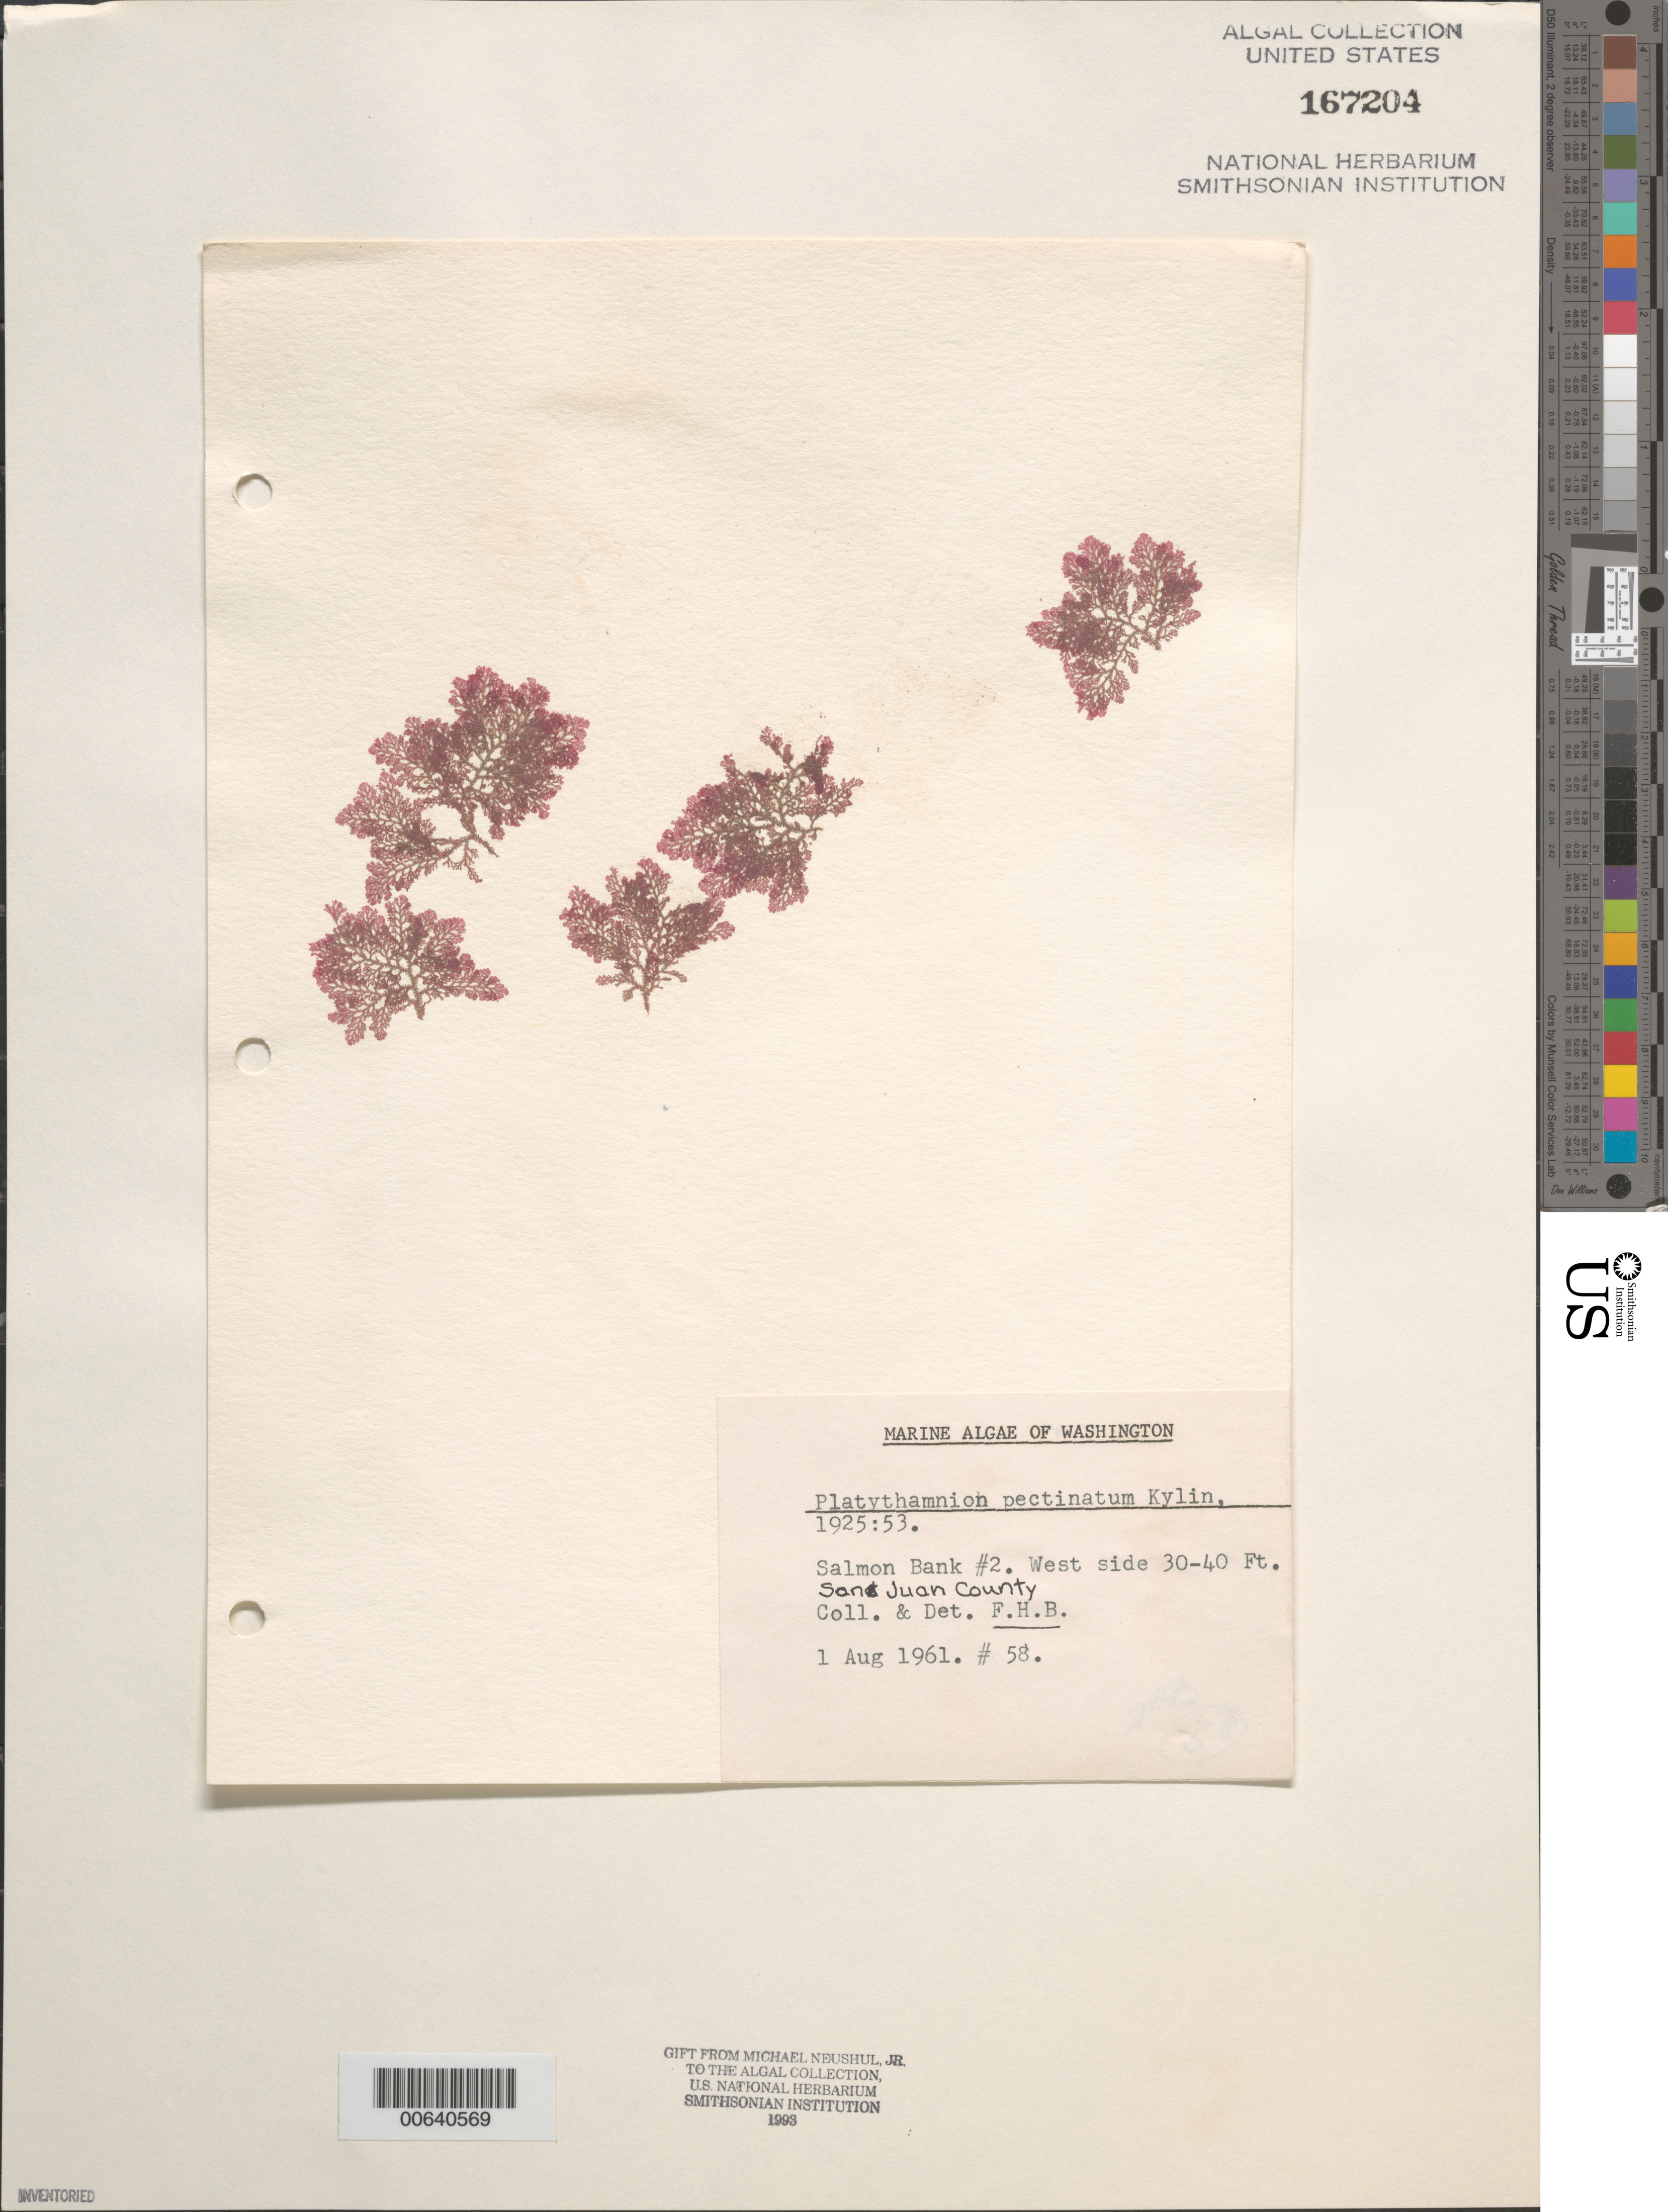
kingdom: Plantae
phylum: Rhodophyta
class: Florideophyceae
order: Ceramiales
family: Ceramiaceae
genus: Pterothamnion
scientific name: Pterothamnion pectinatum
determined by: Algae name updating Project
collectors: F. H. B.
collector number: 58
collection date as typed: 01 Aug 1961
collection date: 1961-08-01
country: United States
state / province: Washington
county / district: San Juan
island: San Juan Islands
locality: Salmon Bank #2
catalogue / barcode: US 167204